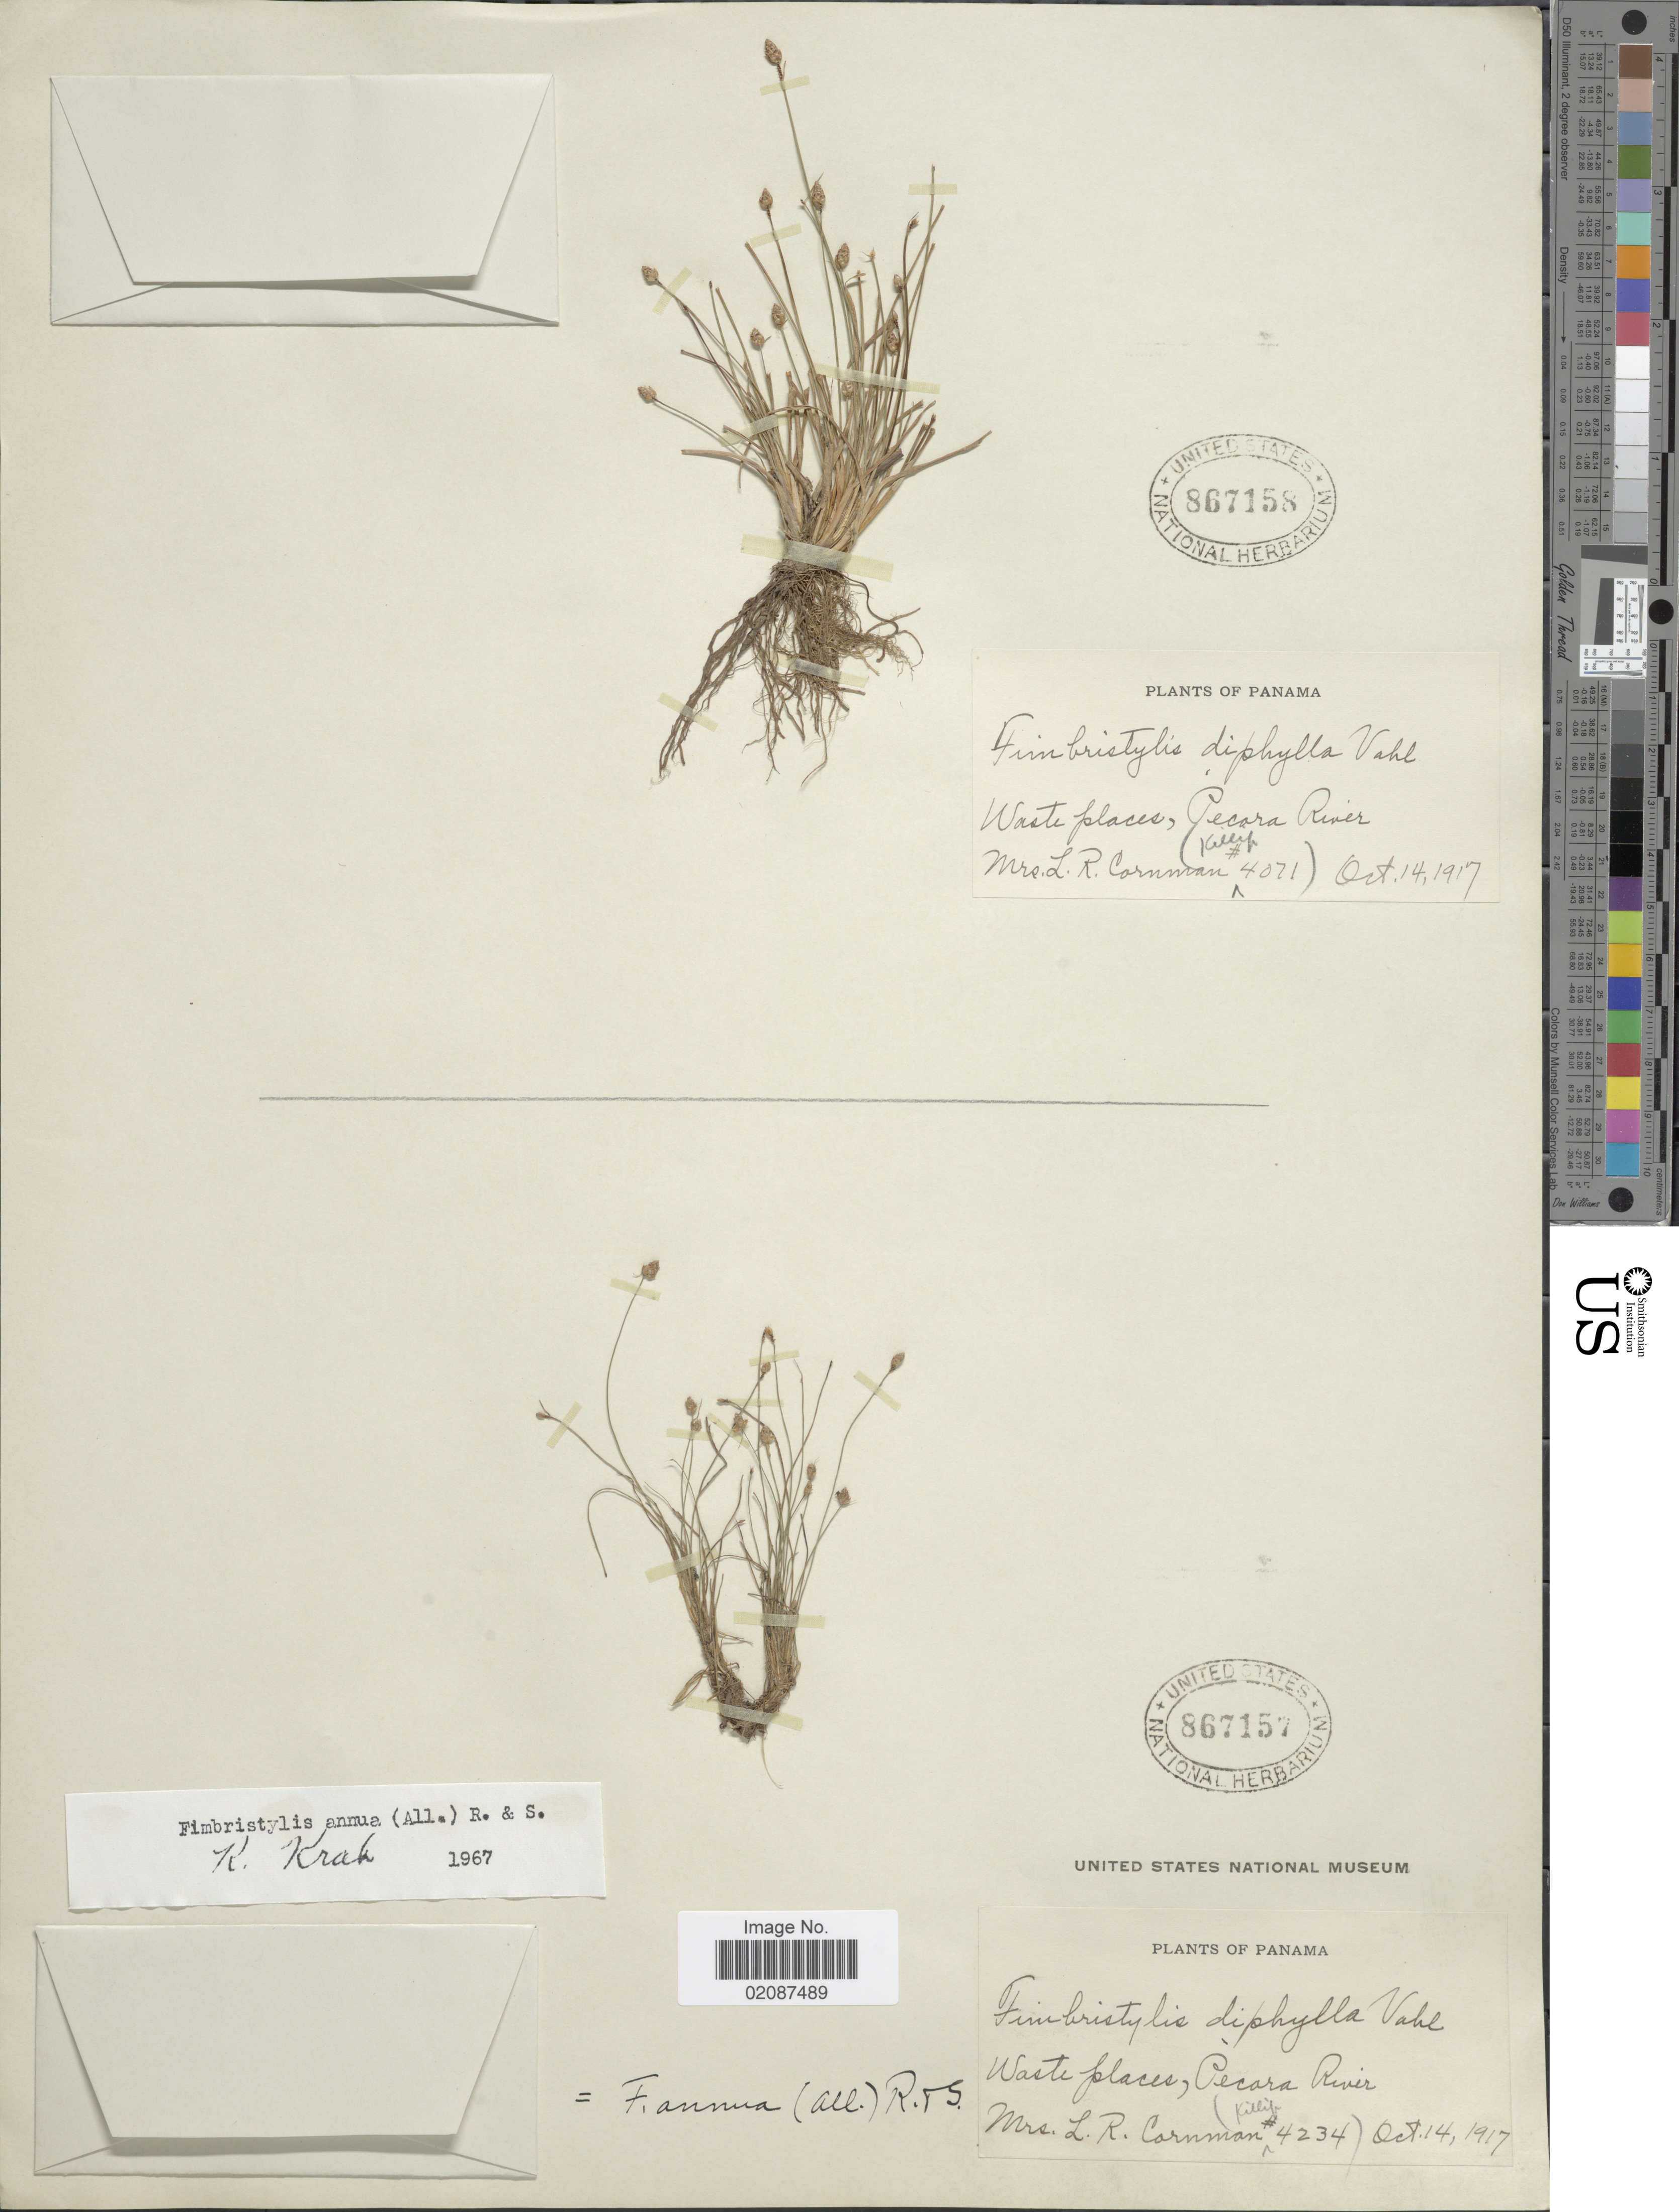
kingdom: Plantae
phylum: Tracheophyta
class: Liliopsida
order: Poales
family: Cyperaceae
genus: Fimbristylis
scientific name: Fimbristylis annua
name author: (All.) Roem. & Schult.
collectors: L. Cornman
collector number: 4071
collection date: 1917-10-14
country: Panama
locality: Waste places, Pecara River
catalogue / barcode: US 867158-2